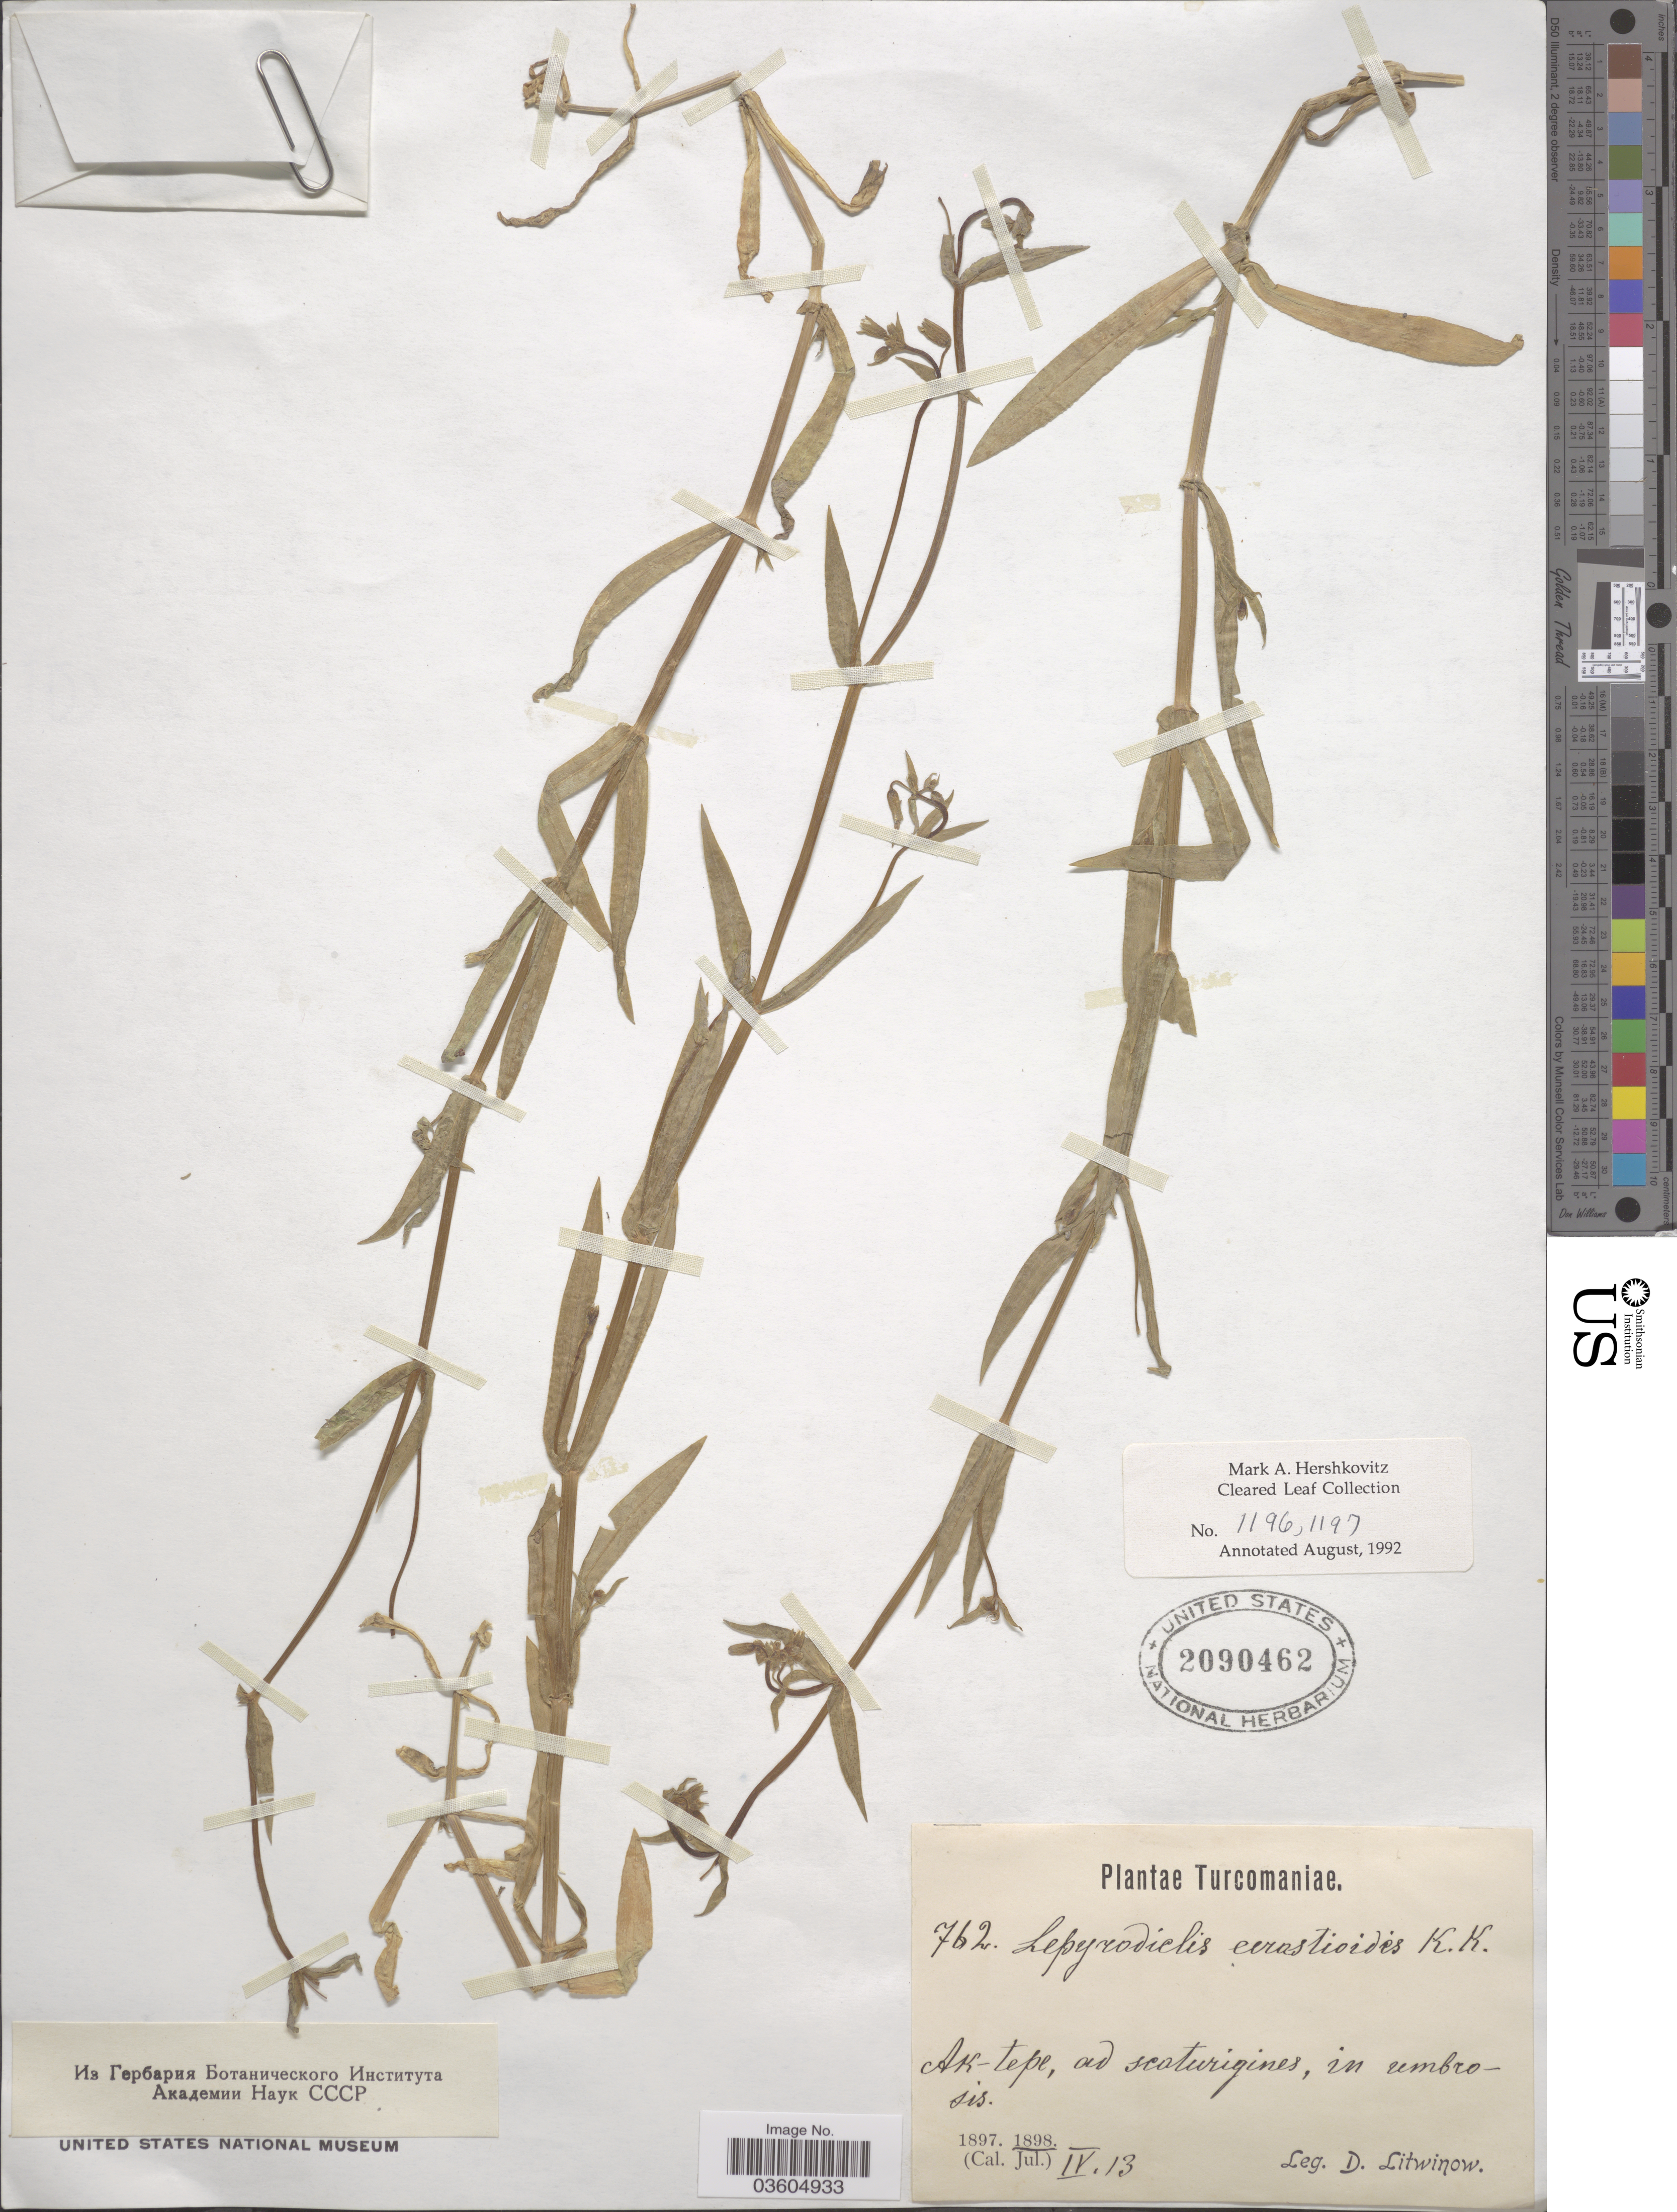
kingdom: Plantae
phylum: Tracheophyta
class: Magnoliopsida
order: Caryophyllales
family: Caryophyllaceae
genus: Lepyrodiclis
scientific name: Lepyrodiclis cerastioides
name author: Kar. & Kir.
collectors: D. Litwinow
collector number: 762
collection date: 1898-04-13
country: Turkey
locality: Turcomaniae. Ak-tepe, ad scaturigines, in umbrosis.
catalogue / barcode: US 2090462